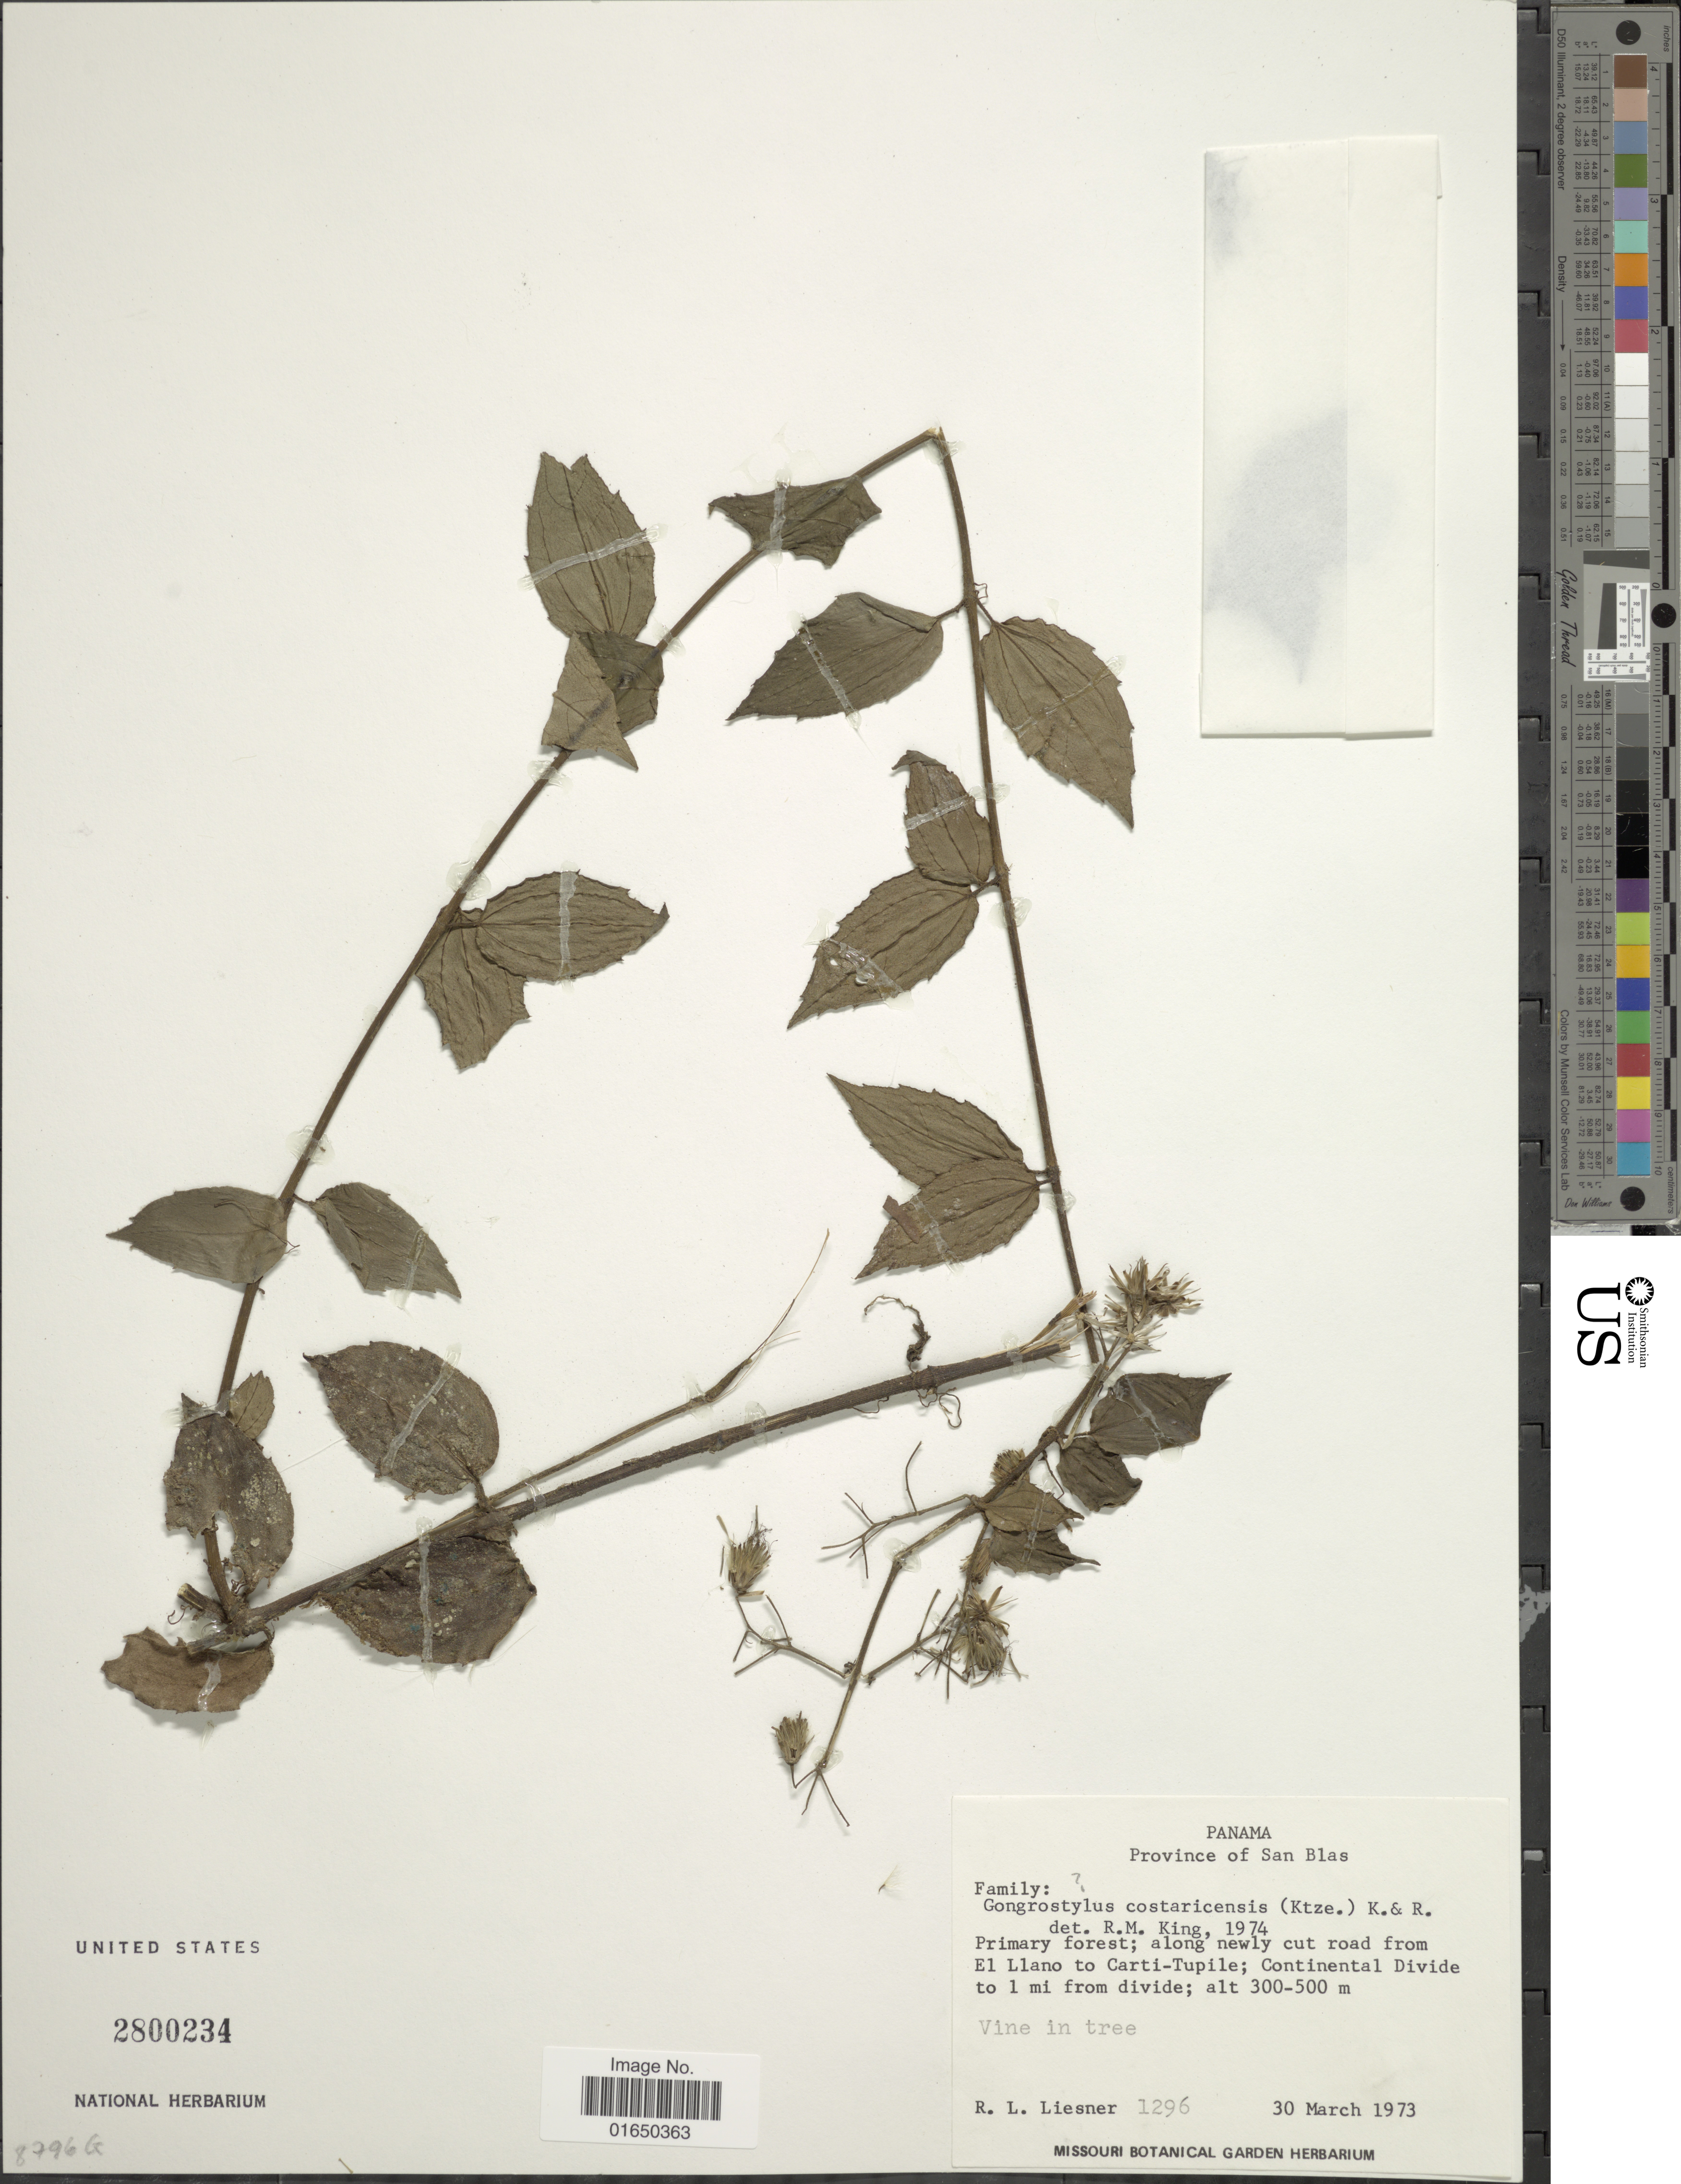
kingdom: Plantae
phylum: Tracheophyta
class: Magnoliopsida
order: Asterales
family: Asteraceae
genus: Gongrostylus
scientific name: Gongrostylus costaricensis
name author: (Kuntze) R.M. King & H. Rob.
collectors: R. L. Liesner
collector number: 1296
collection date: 1973-03-30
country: Panama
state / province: Kuna Yala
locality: Province of San Blas, Primary forest; along newly cut road from El Llano to Carti-Tupile; Continental Divide to 1 mi from divide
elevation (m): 300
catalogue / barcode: US 2800234